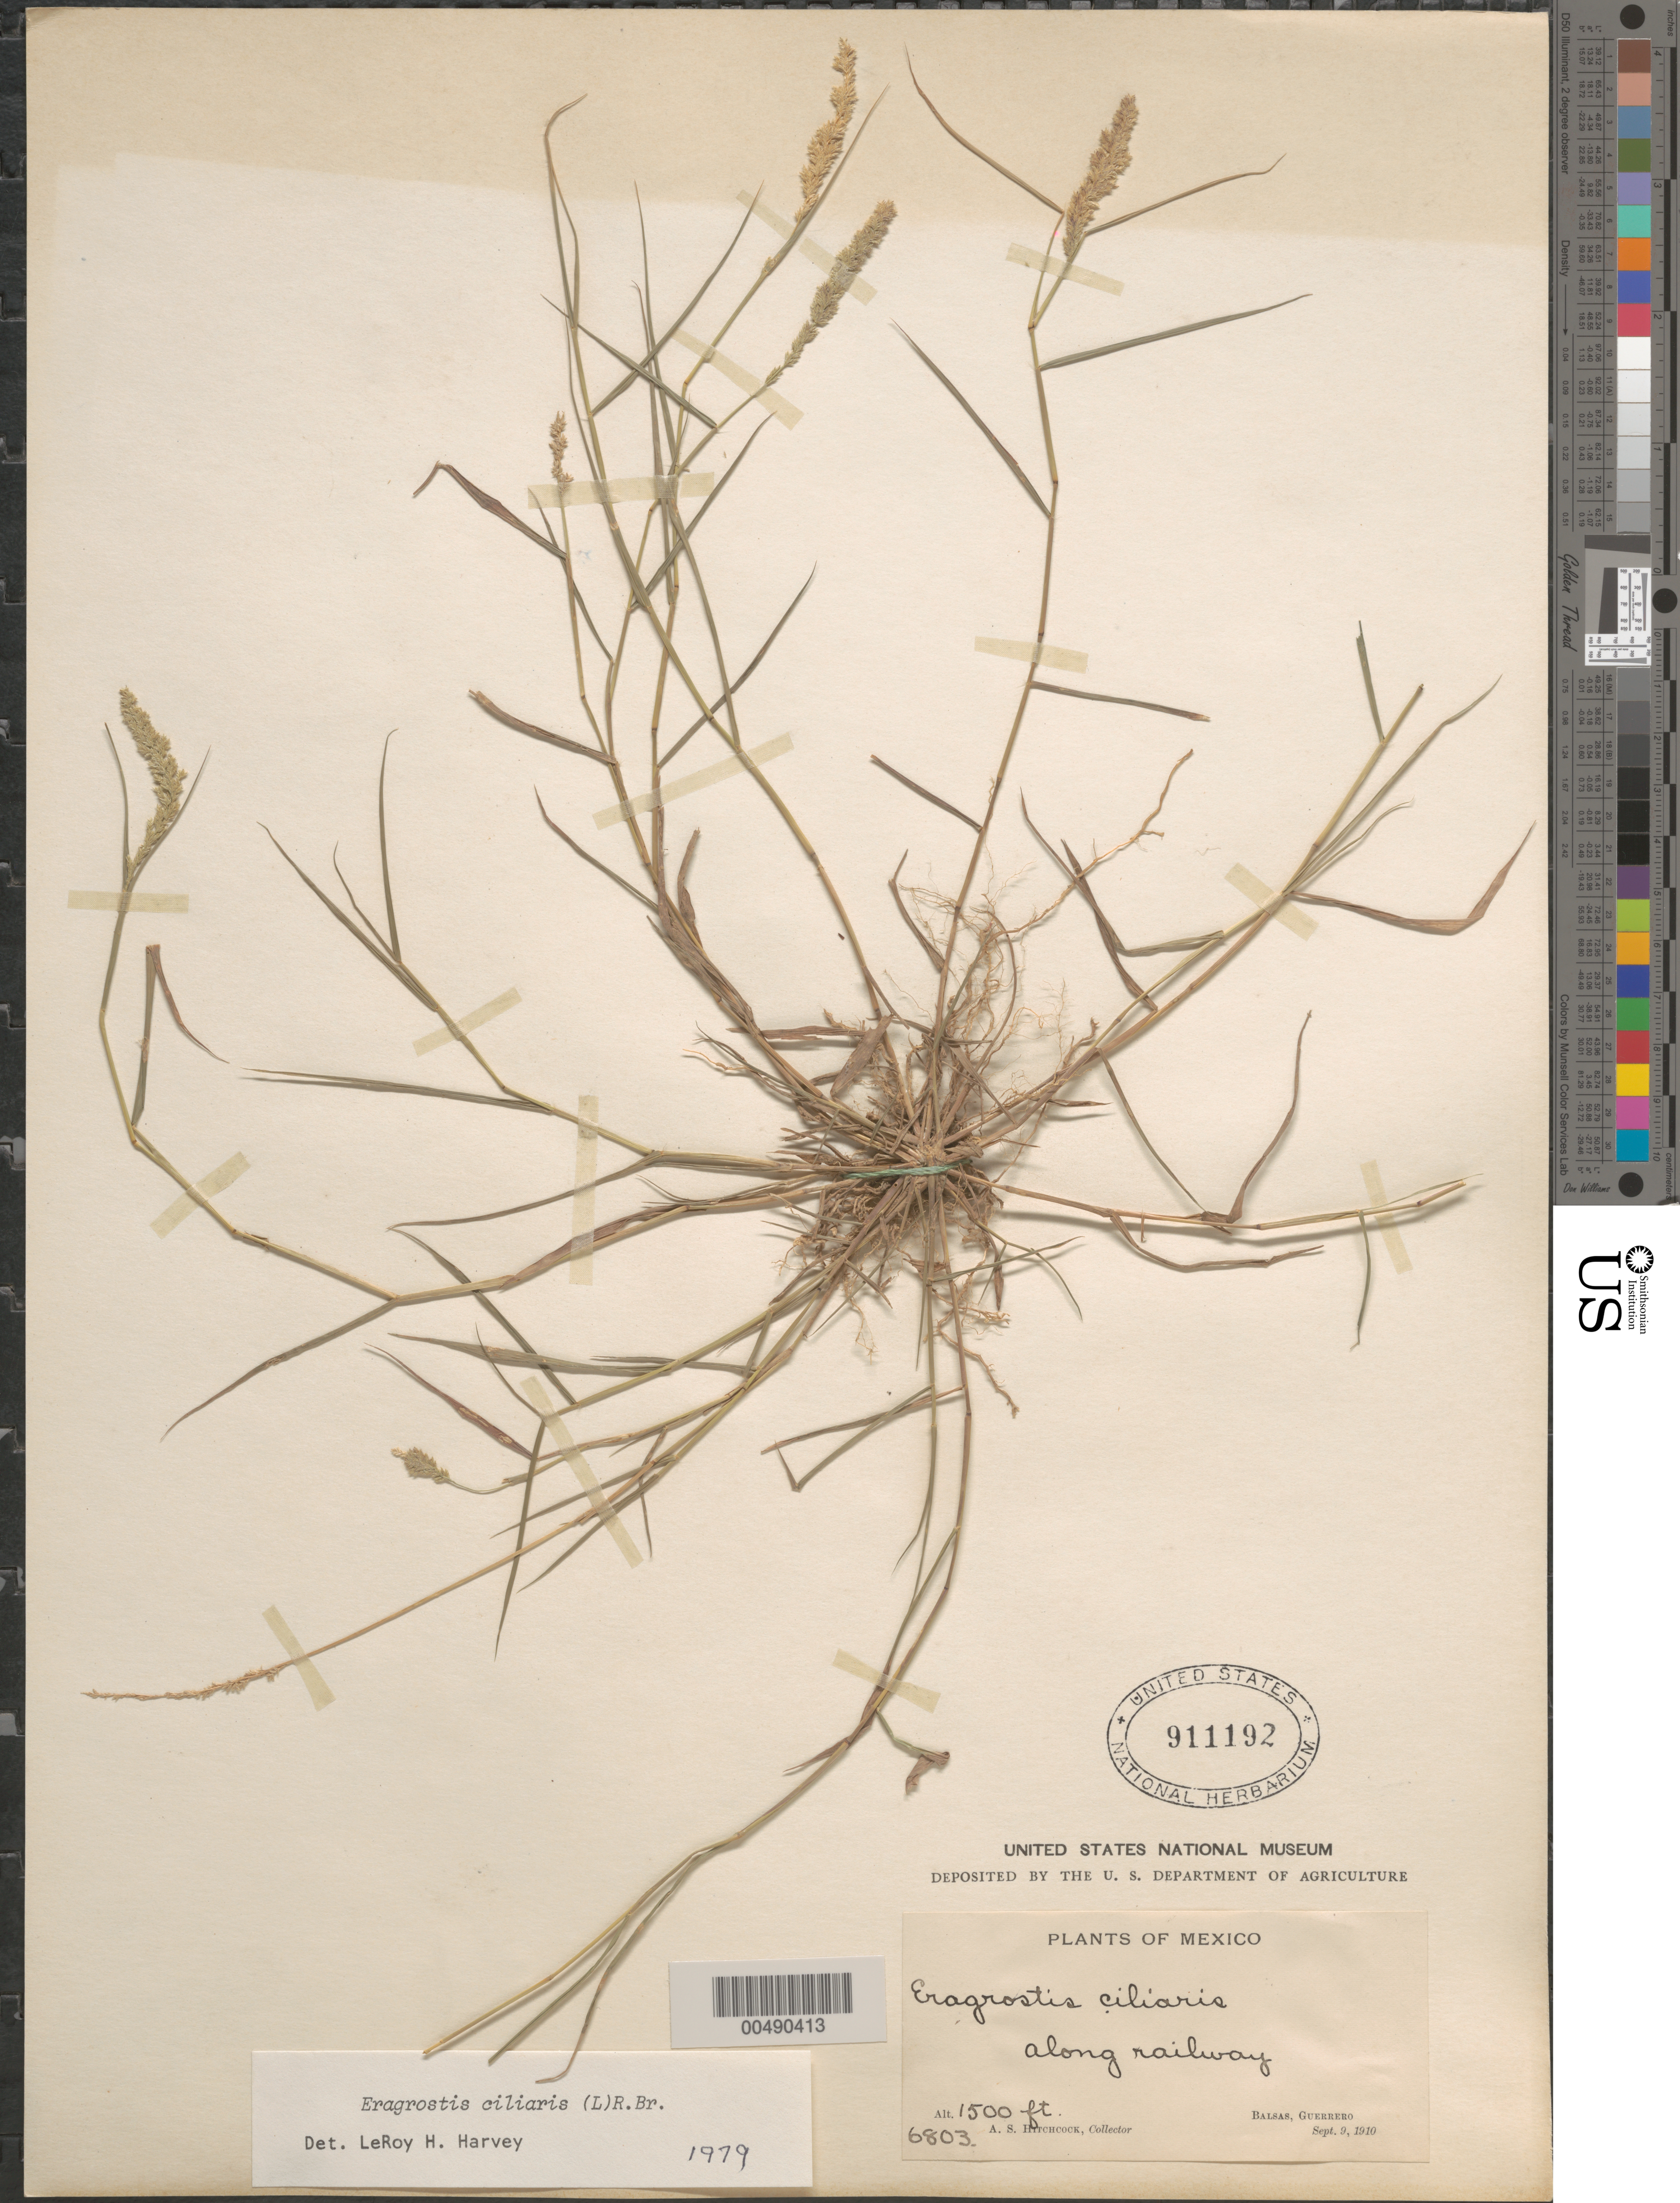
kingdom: Plantae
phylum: Tracheophyta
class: Liliopsida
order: Poales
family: Poaceae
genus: Eragrostis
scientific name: Eragrostis ciliaris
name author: (L.) R. Br.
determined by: Harvey, L. H.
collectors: A. S. Hitchcock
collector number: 6803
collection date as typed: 9 Sep 1910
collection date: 1910-09-09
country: Mexico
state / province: Guerrero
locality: Balsas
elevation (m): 457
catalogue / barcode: US 911192